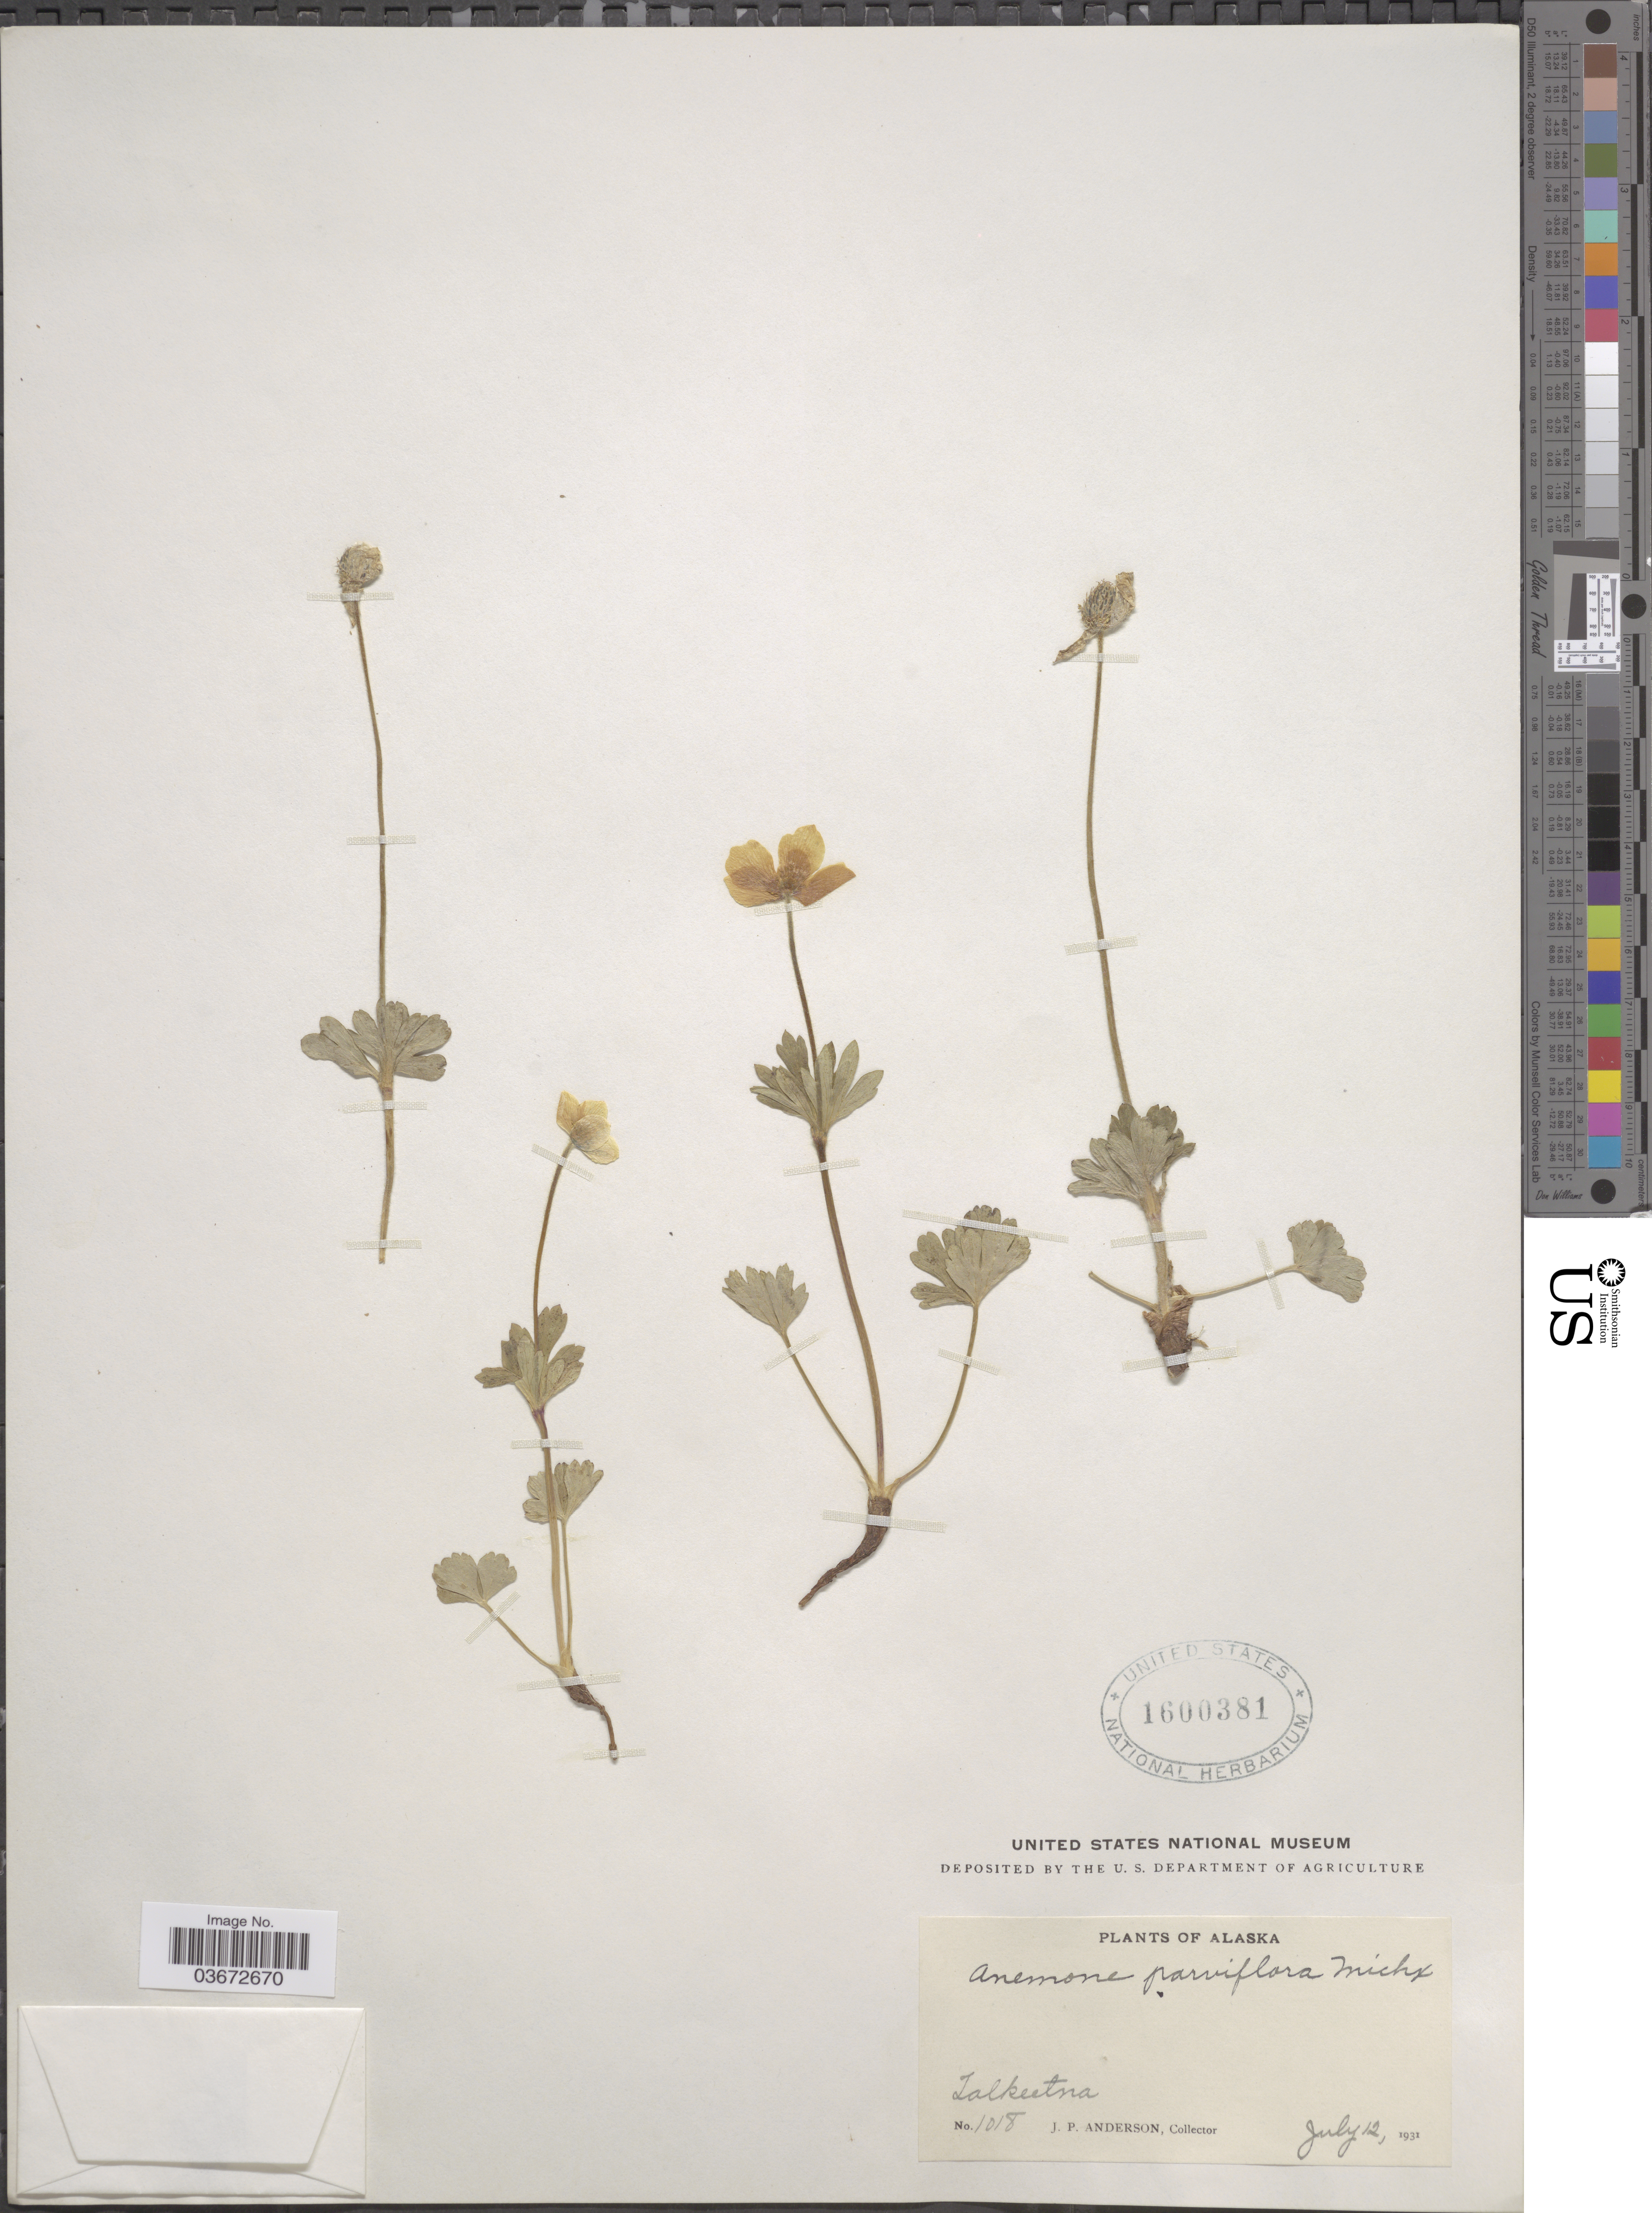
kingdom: Plantae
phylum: Tracheophyta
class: Magnoliopsida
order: Ranunculales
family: Ranunculaceae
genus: Anemone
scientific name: Anemone parviflora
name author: Michx.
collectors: J. P. Anderson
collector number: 1018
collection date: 1931-07-12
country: United States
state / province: Alaska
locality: Talkeetna.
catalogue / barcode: US 1600381